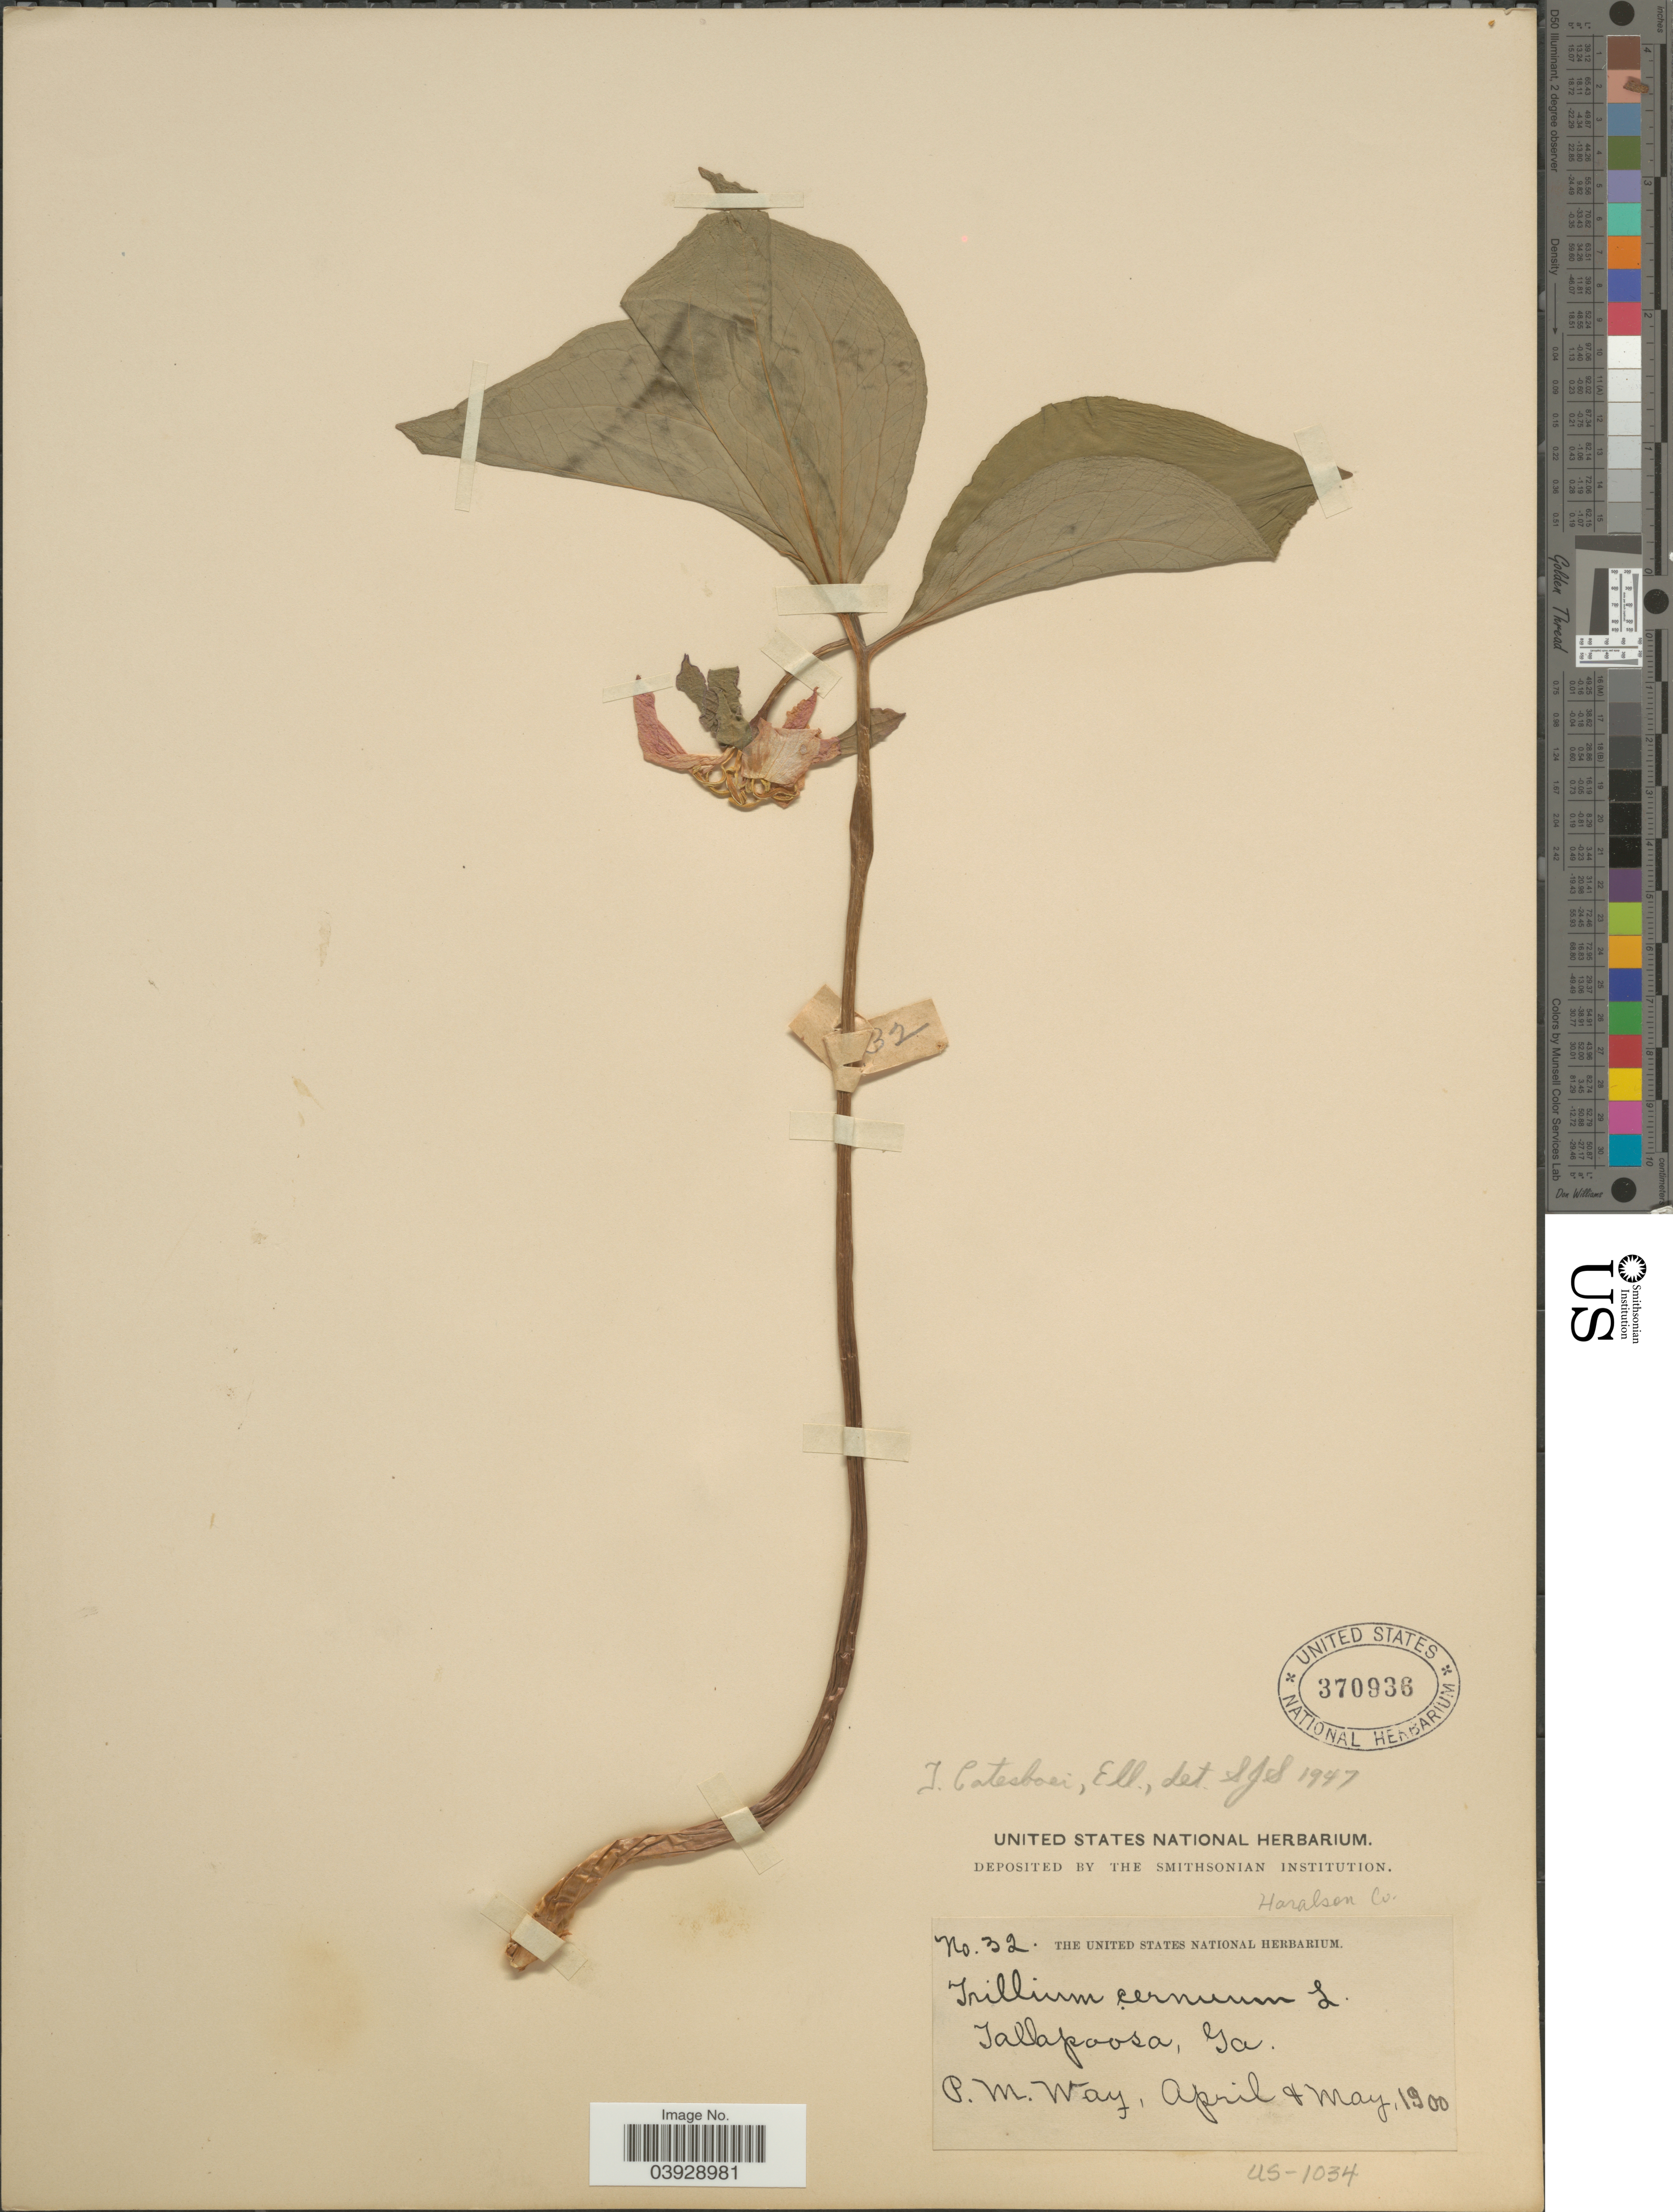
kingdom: Plantae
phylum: Tracheophyta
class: Liliopsida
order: Liliales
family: Melanthiaceae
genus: Trillium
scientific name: Trillium catesbaei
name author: Elliott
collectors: P. Way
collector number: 32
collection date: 1900-04/1900-05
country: United States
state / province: Georgia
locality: Haralson Co. Tallapoosa.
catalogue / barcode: US 370936